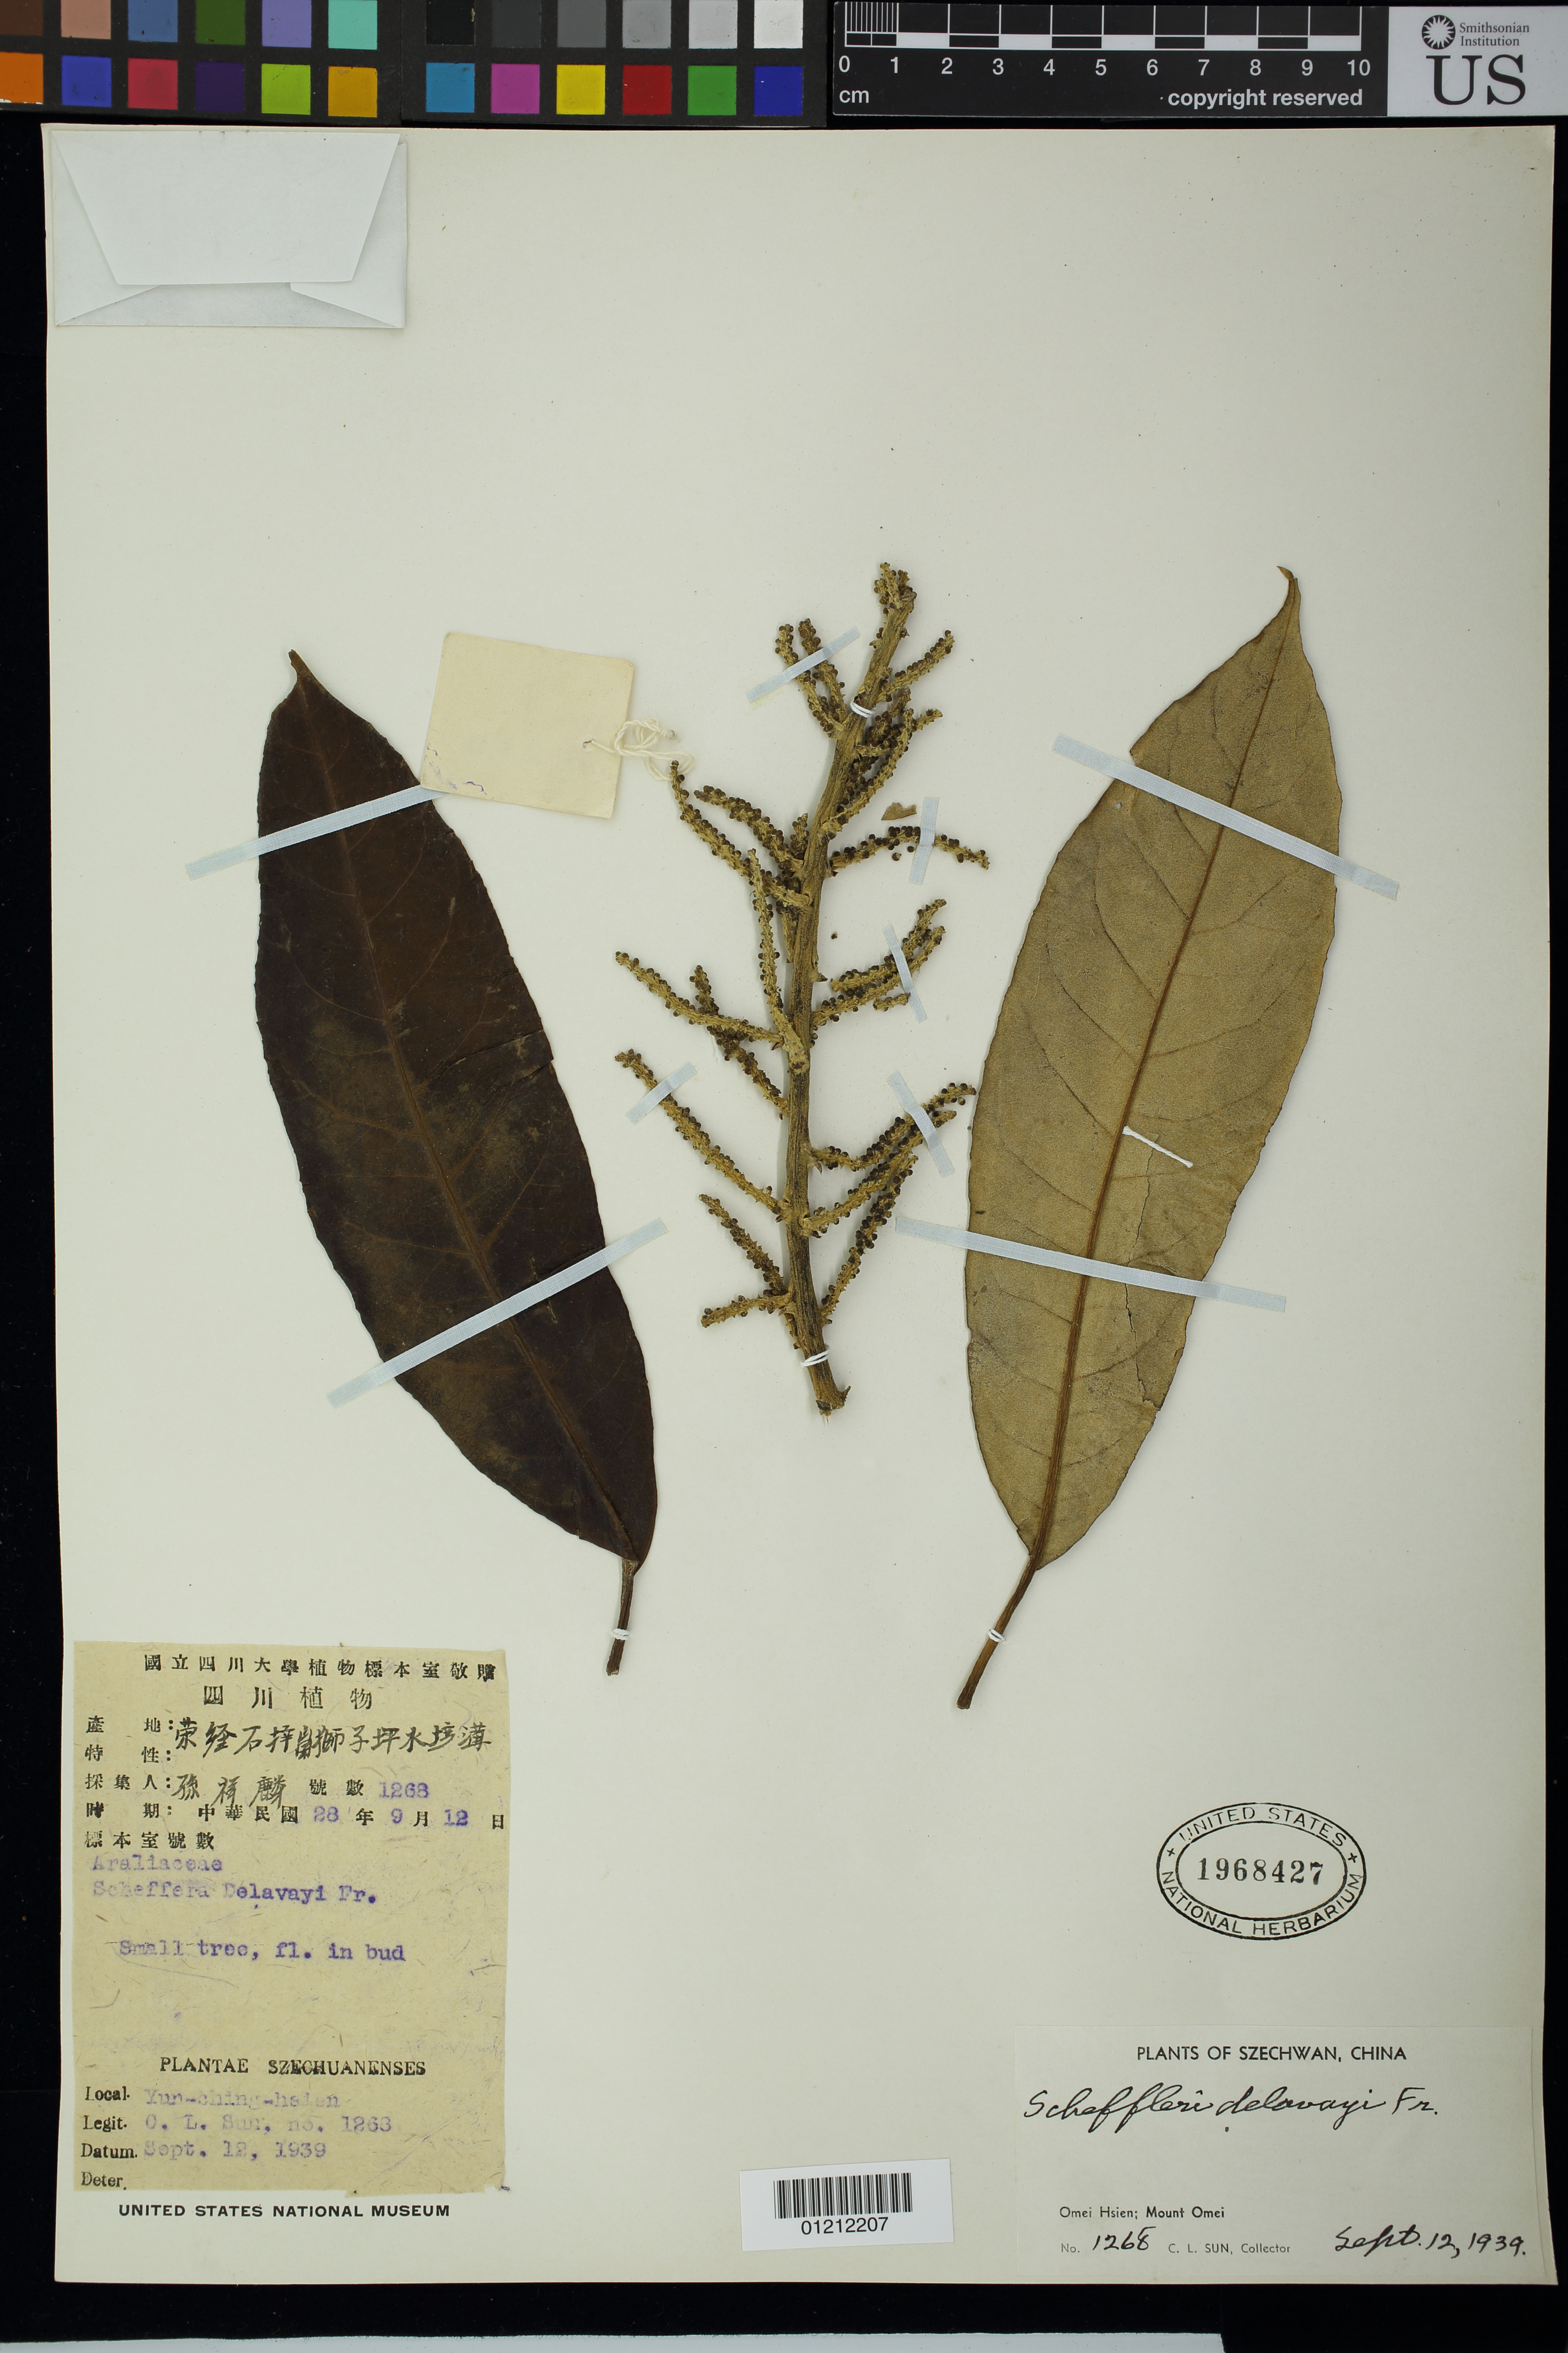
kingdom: Plantae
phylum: Tracheophyta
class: Magnoliopsida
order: Apiales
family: Araliaceae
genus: Schefflera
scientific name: Schefflera delavayi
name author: (Franch.) Harms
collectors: C. Sun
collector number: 1268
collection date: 1939-09-12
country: China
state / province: Sichuan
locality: Omei Hsien; Mount Omei. Yun-ching-hsien.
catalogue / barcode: US 1968427